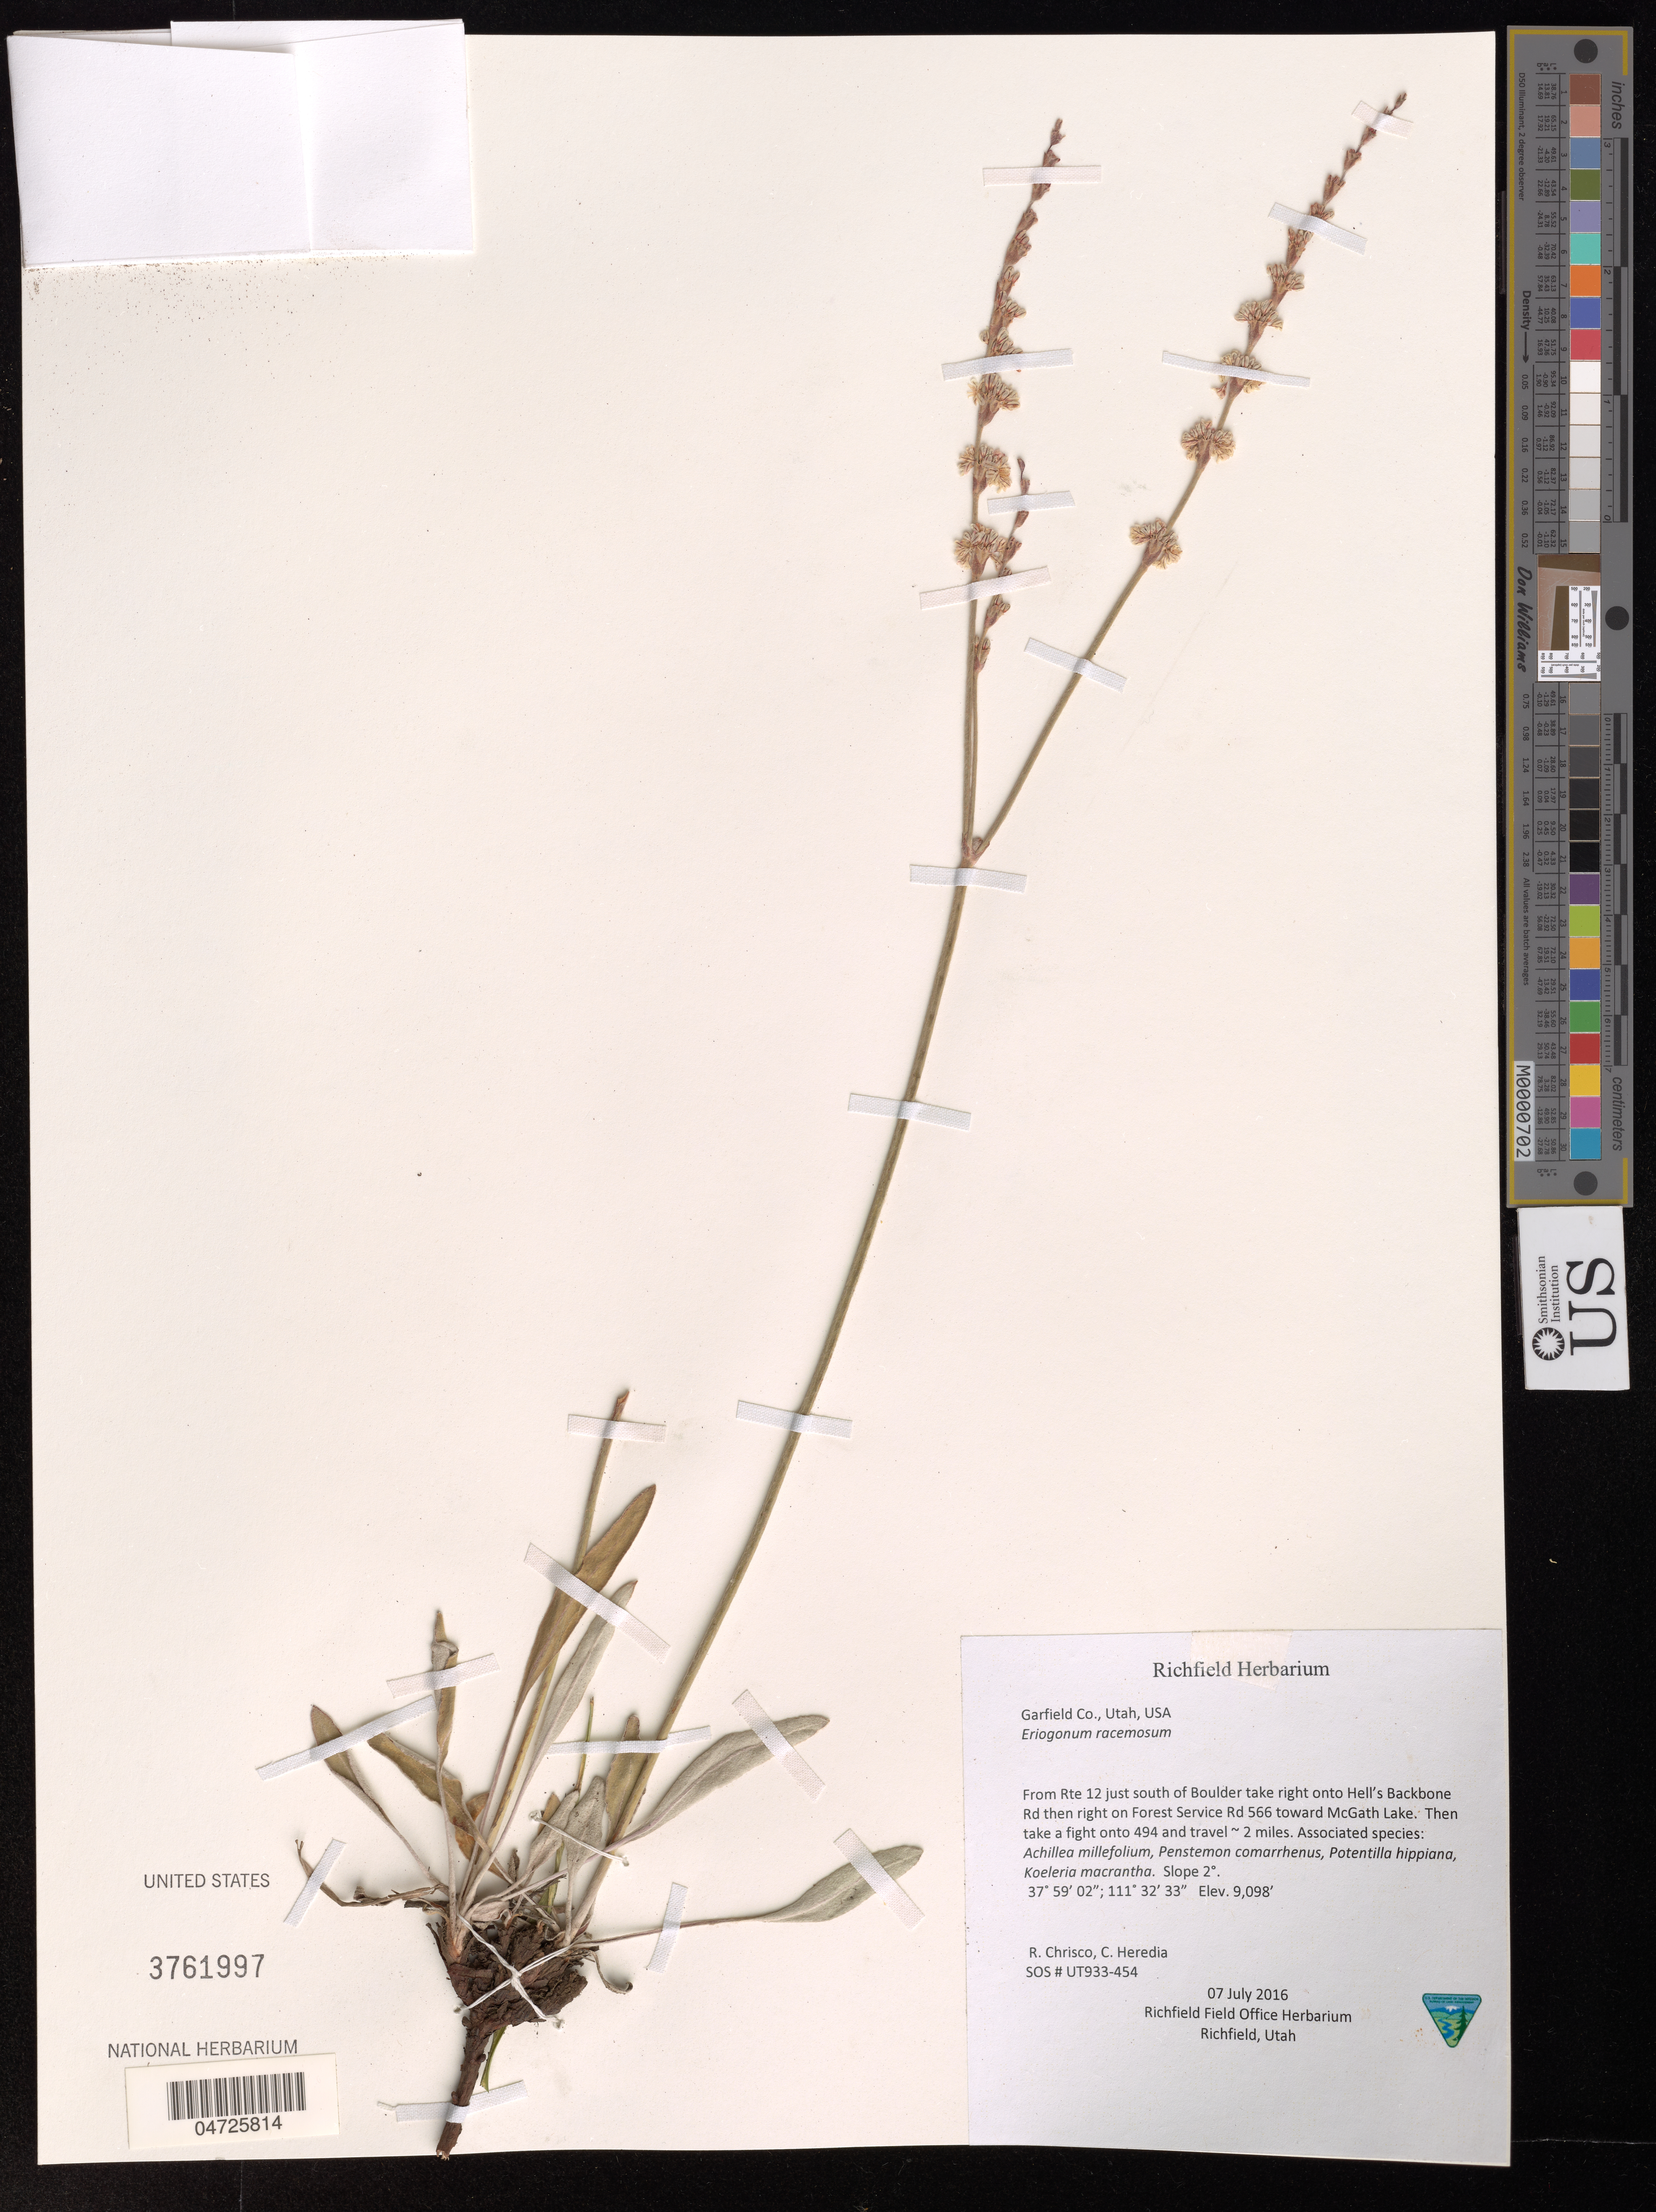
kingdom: Plantae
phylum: Tracheophyta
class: Magnoliopsida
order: Caryophyllales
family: Polygonaceae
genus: Eriogonum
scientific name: Eriogonum racemosum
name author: Nutt.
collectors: R. Chrisco & C. Heredia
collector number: UT933-454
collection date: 2016-07-07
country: United States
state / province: Utah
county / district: Garfield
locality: Garfield Co. From Rte 12 just south of Boulder take right onto Hell's Backbone Rd then right on Forest Service Rd 566 toward McGath Lake. Then take a fight onto 494 and travel ~ 2 miles.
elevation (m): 2773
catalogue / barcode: US 3761997